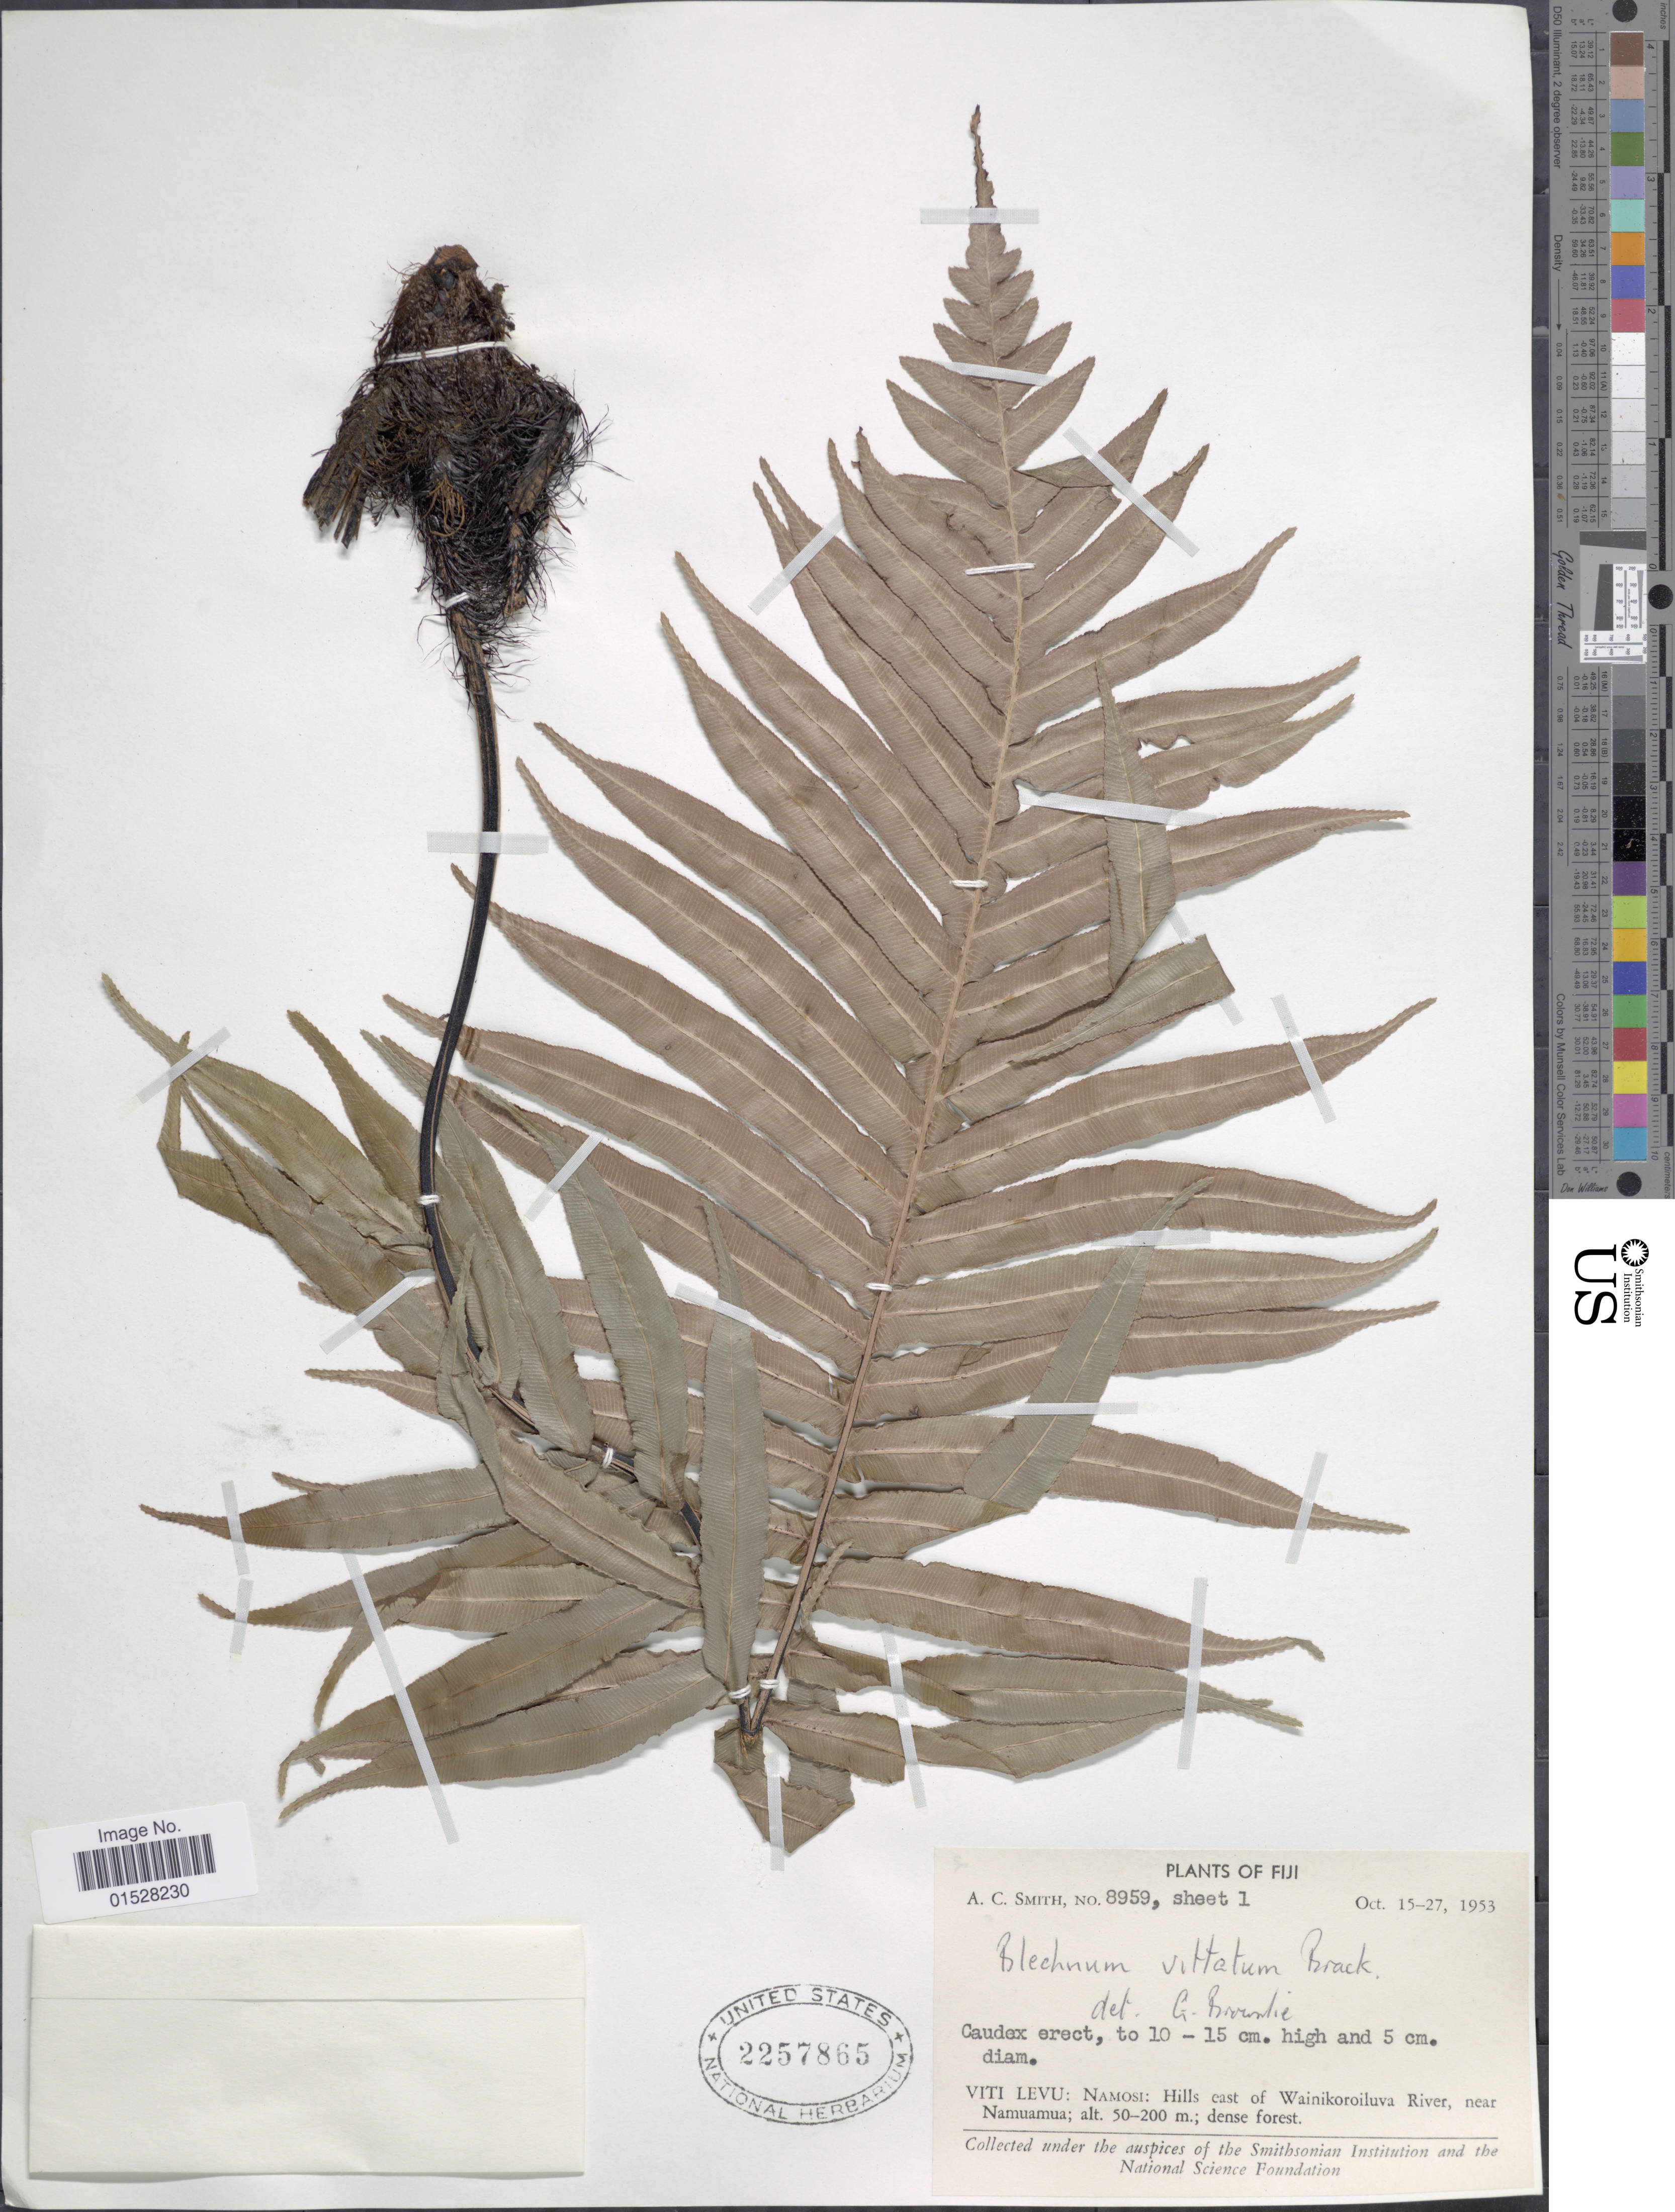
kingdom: Plantae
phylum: Tracheophyta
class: Polypodiopsida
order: Polypodiales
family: Blechnaceae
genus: Blechnum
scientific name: Blechnum vittatum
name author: Brack. in Wilkes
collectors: A. C. Smith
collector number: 8959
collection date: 1953-10-15/1953-10-27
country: Fiji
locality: Viti Levu: Namosi: Hills east of Wainikoroiluva River, near Namuamua.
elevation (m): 50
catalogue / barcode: US 2257865